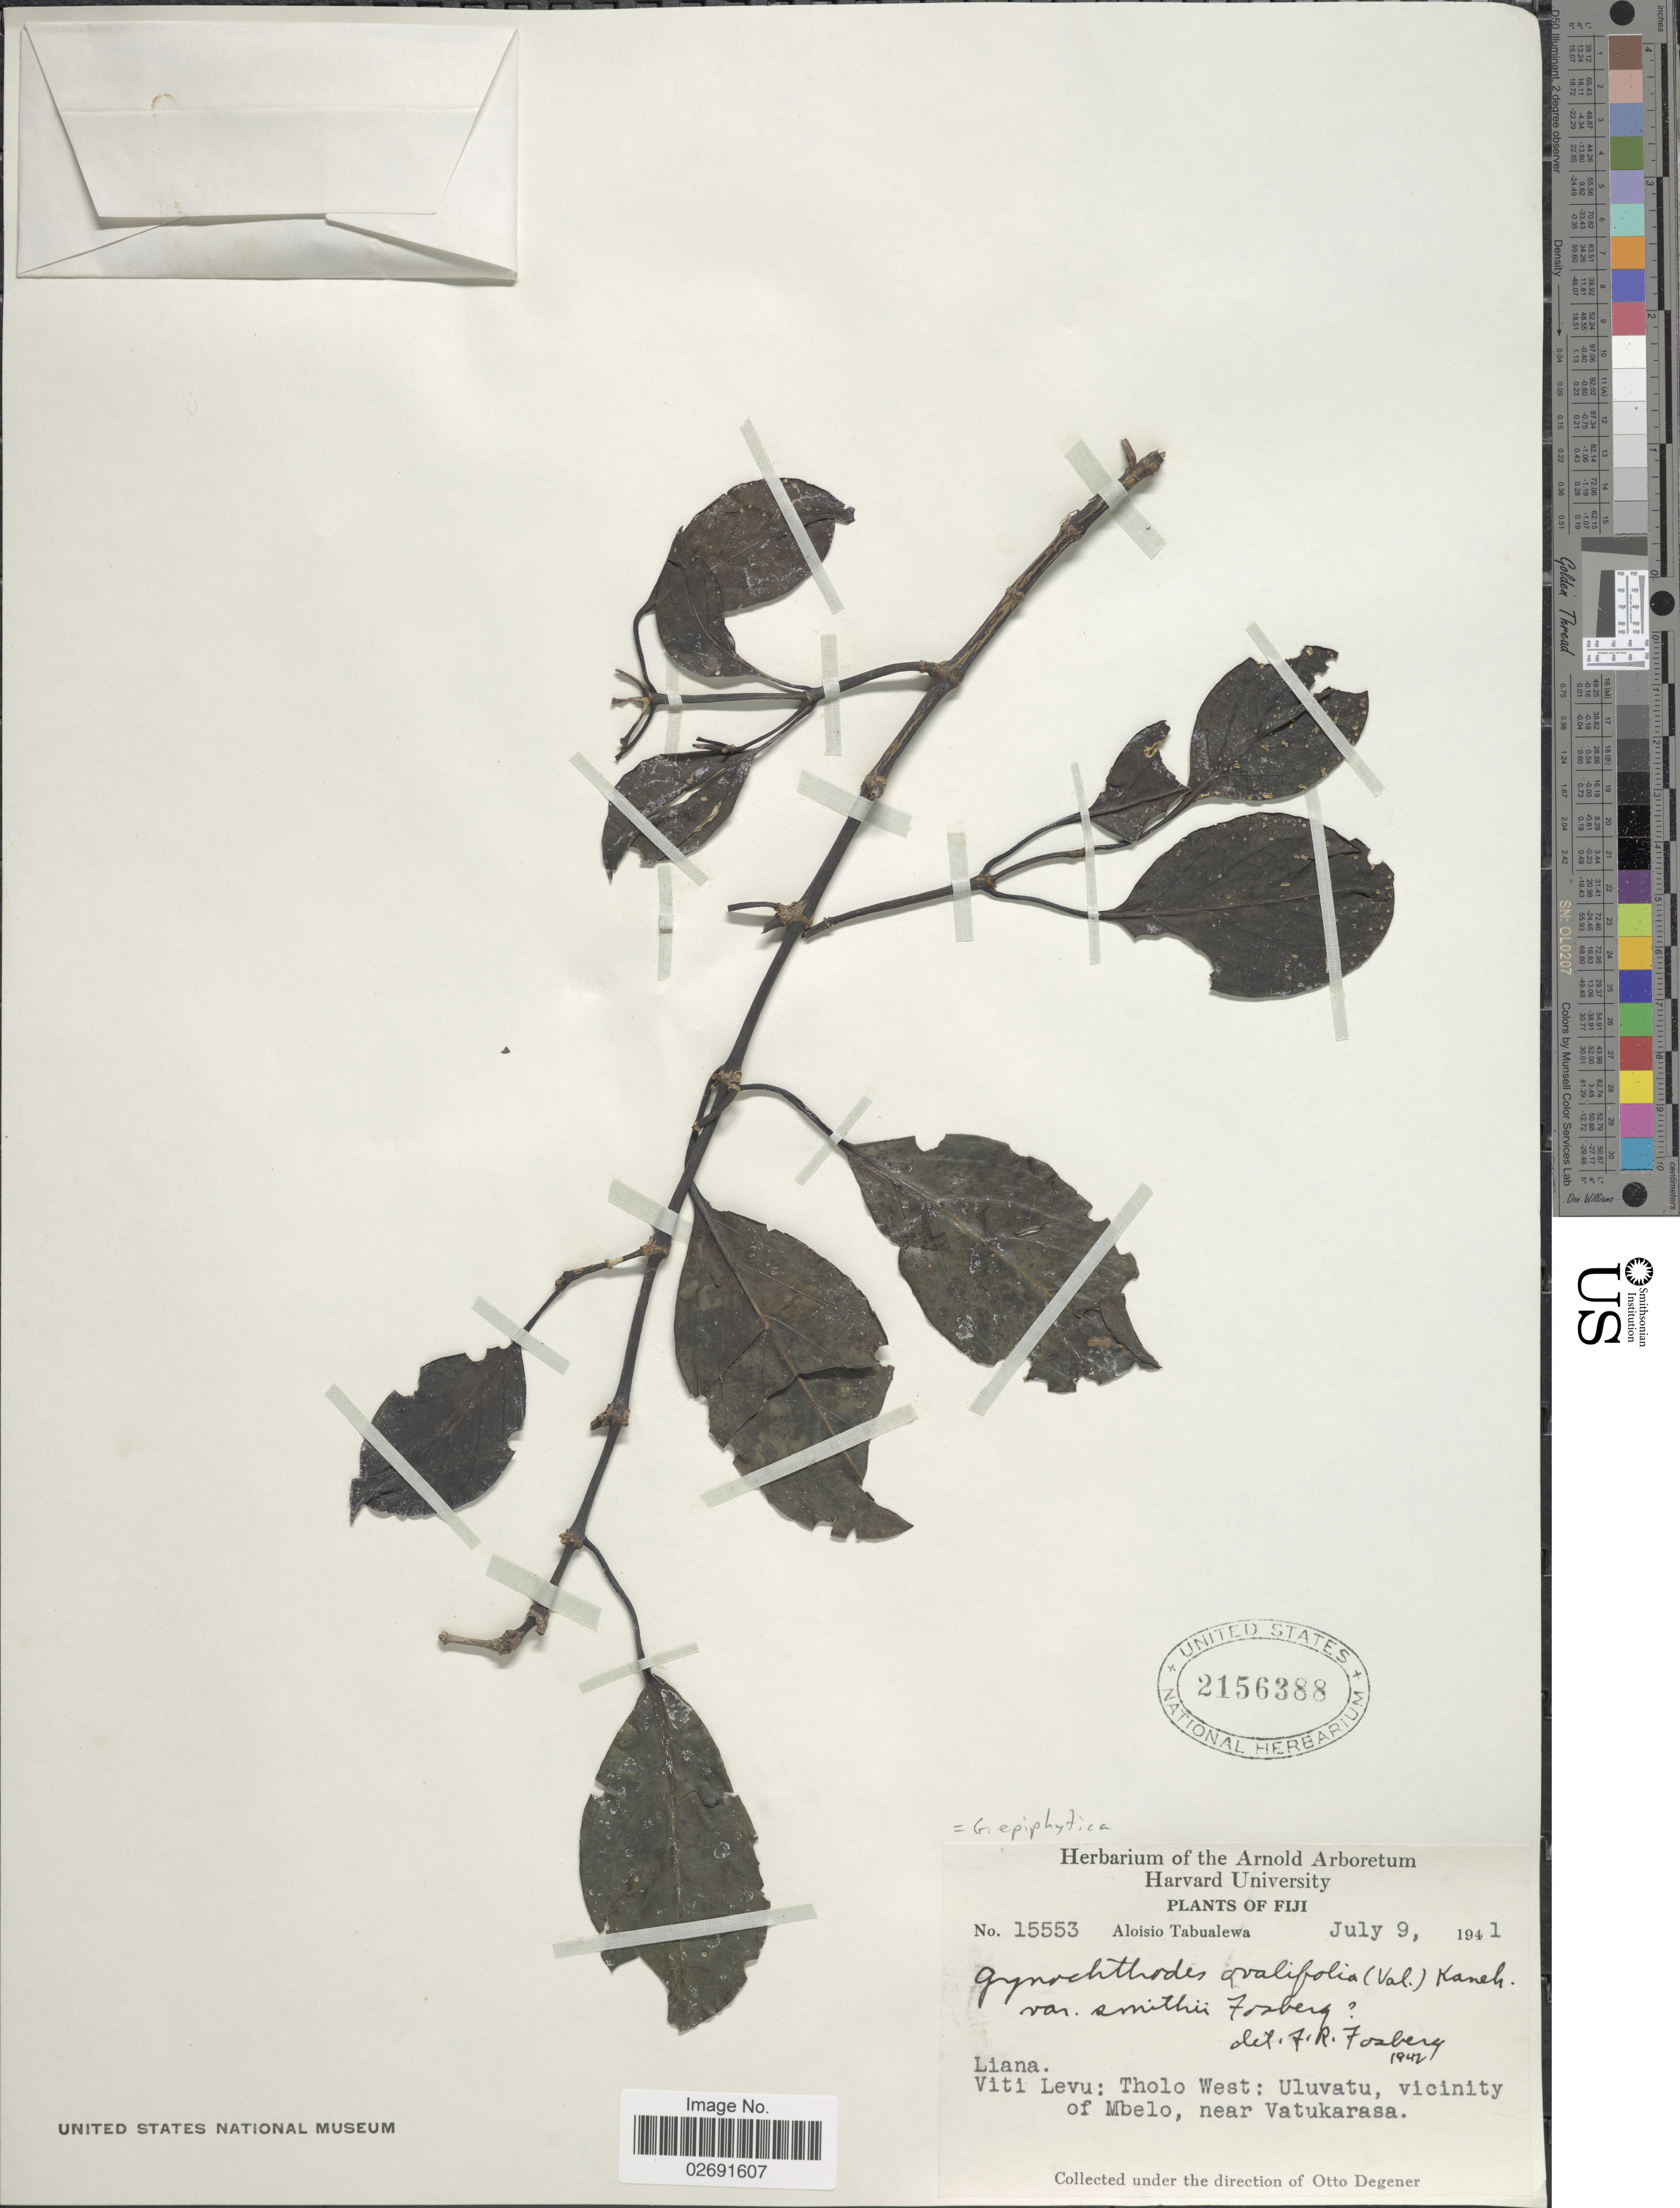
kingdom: Plantae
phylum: Tracheophyta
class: Magnoliopsida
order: Gentianales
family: Rubiaceae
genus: Gynochthodes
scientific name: Gynochthodes epiphytica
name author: (Rech. f.) A.C. Sm. & S.P. Darwin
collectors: A. Tabualewa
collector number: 15553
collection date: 1941-07-09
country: Fiji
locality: Viti Levu, Tholo West: Uluvatu, vicinity of Mbelo, near Vatukarasa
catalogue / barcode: US 2156388